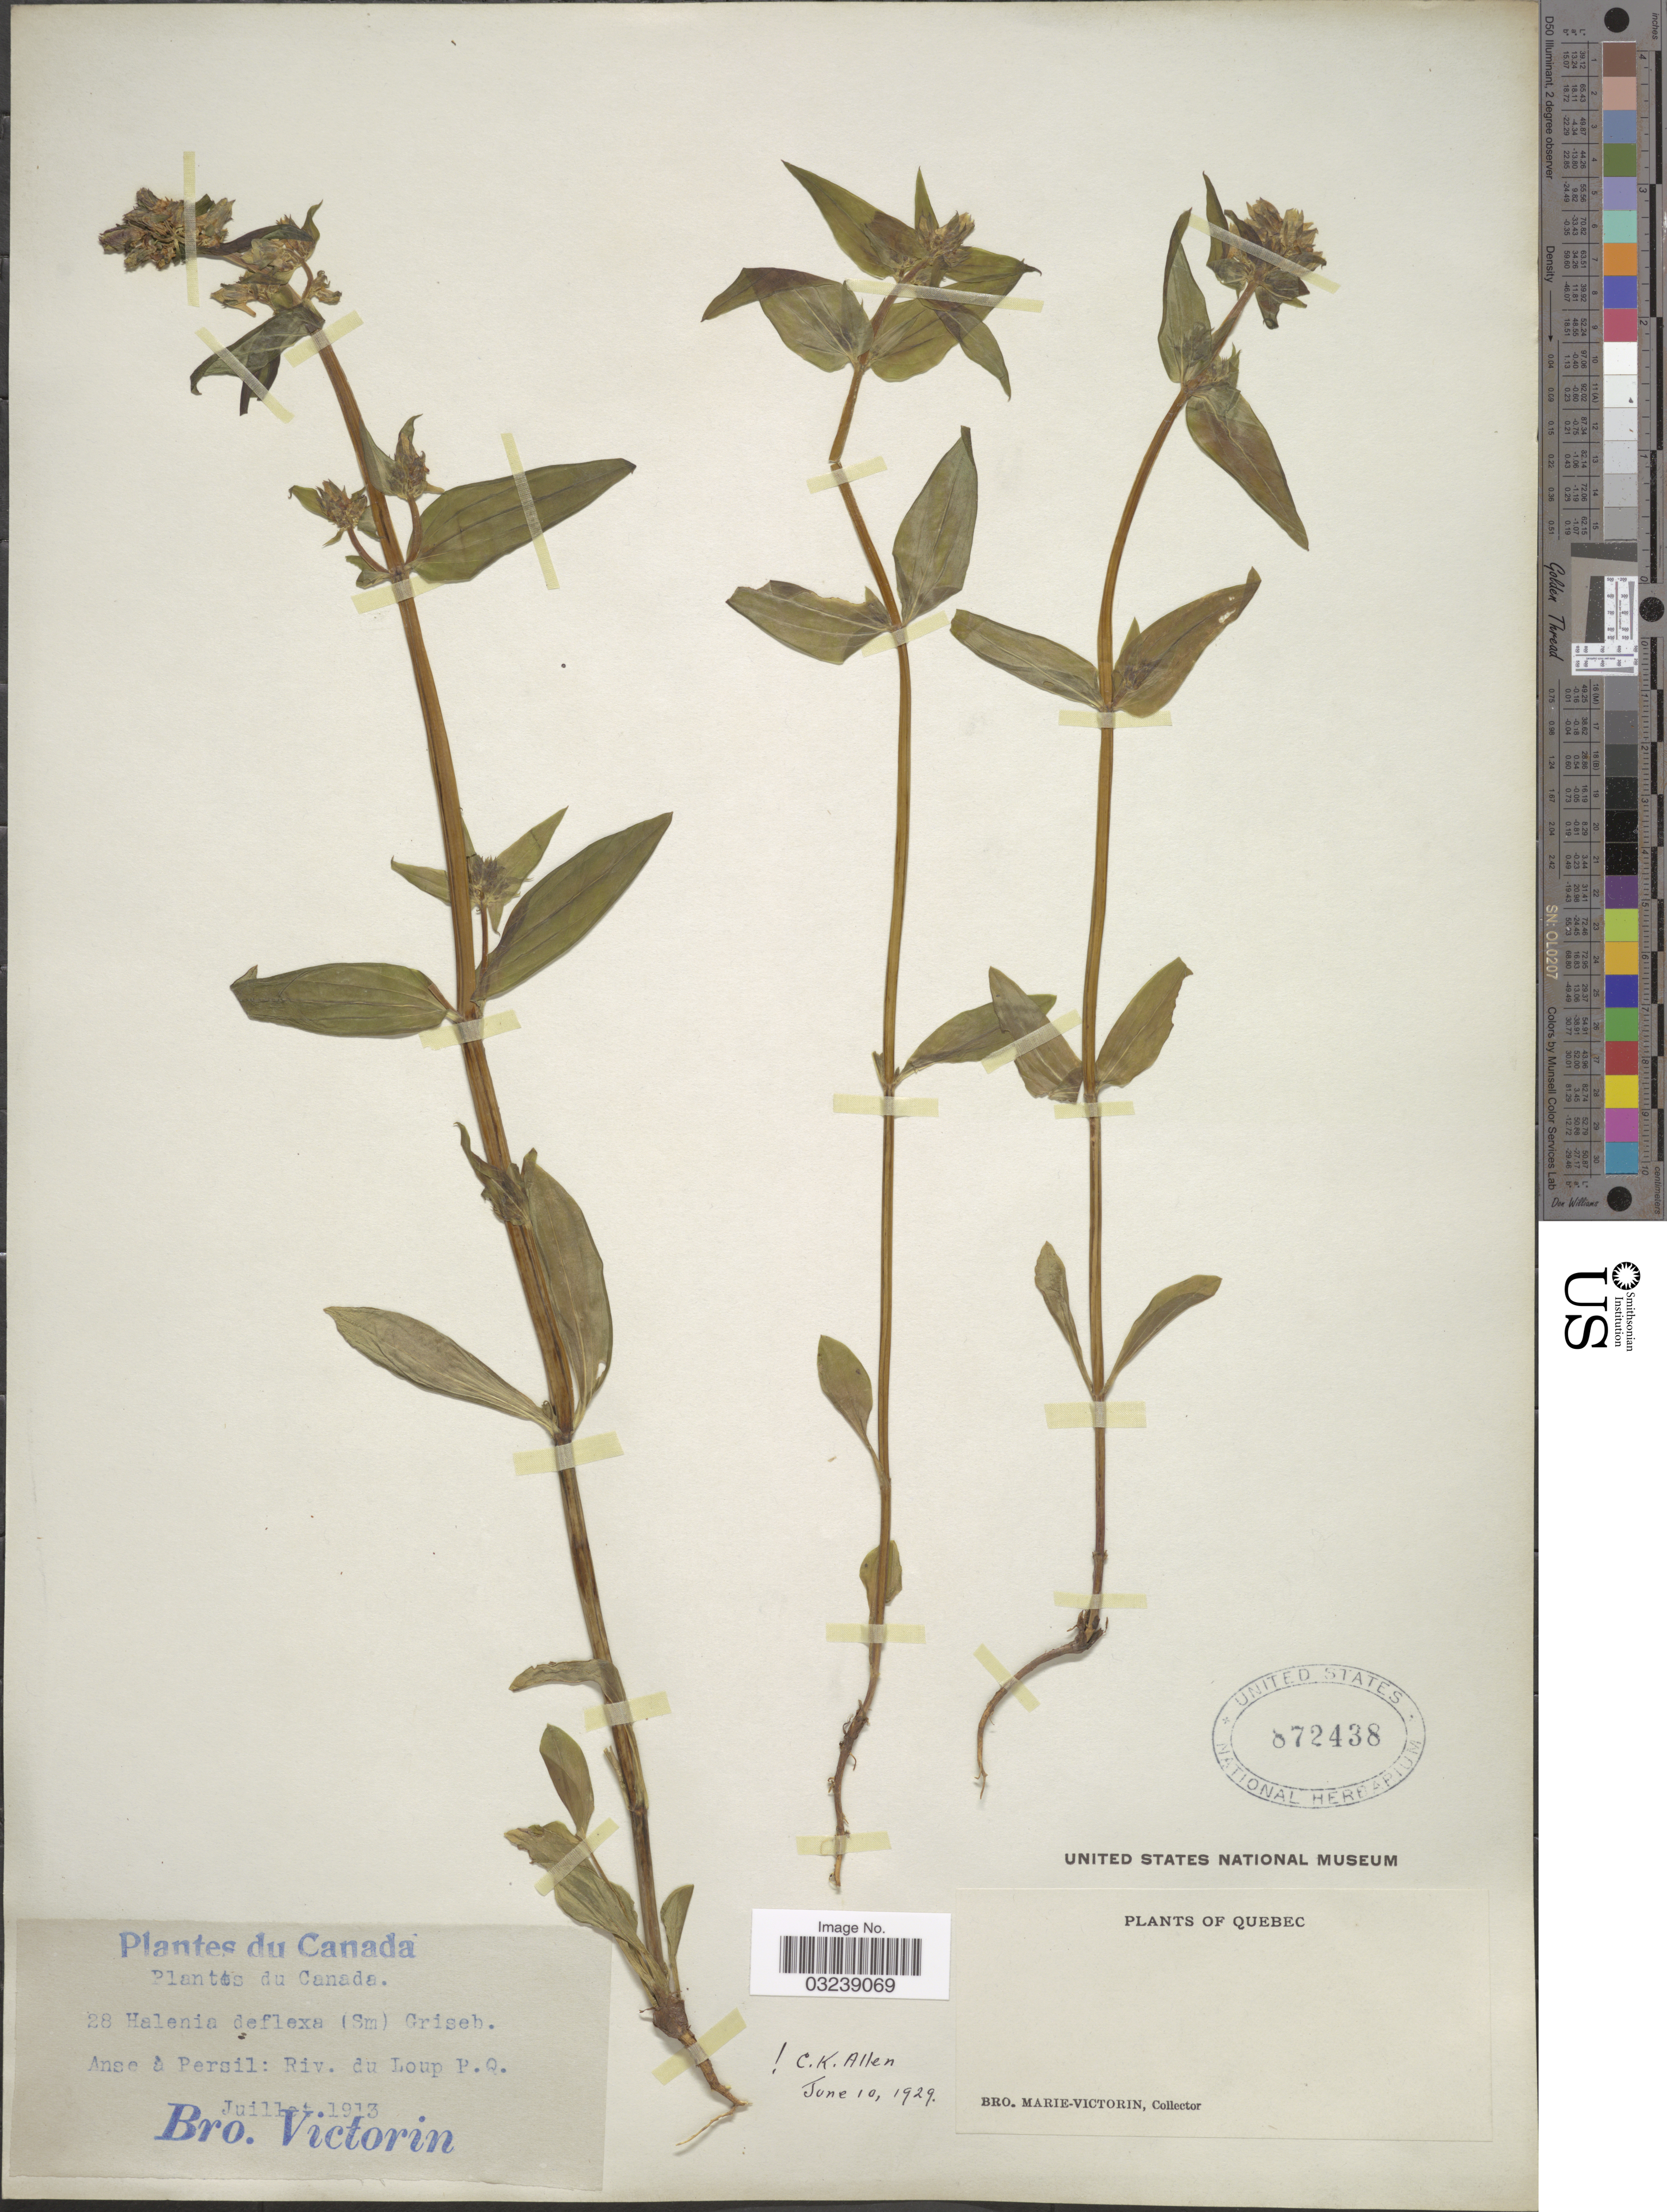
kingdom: Plantae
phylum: Tracheophyta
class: Magnoliopsida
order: Gentianales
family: Gentianaceae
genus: Halenia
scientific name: Halenia deflexa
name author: (Sm.) Griseb.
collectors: Fr. Marie-Victorin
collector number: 28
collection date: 1913-07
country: Canada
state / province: Quebec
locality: Anse à Persil: Riv. du Loup P. Q.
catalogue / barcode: US 872438